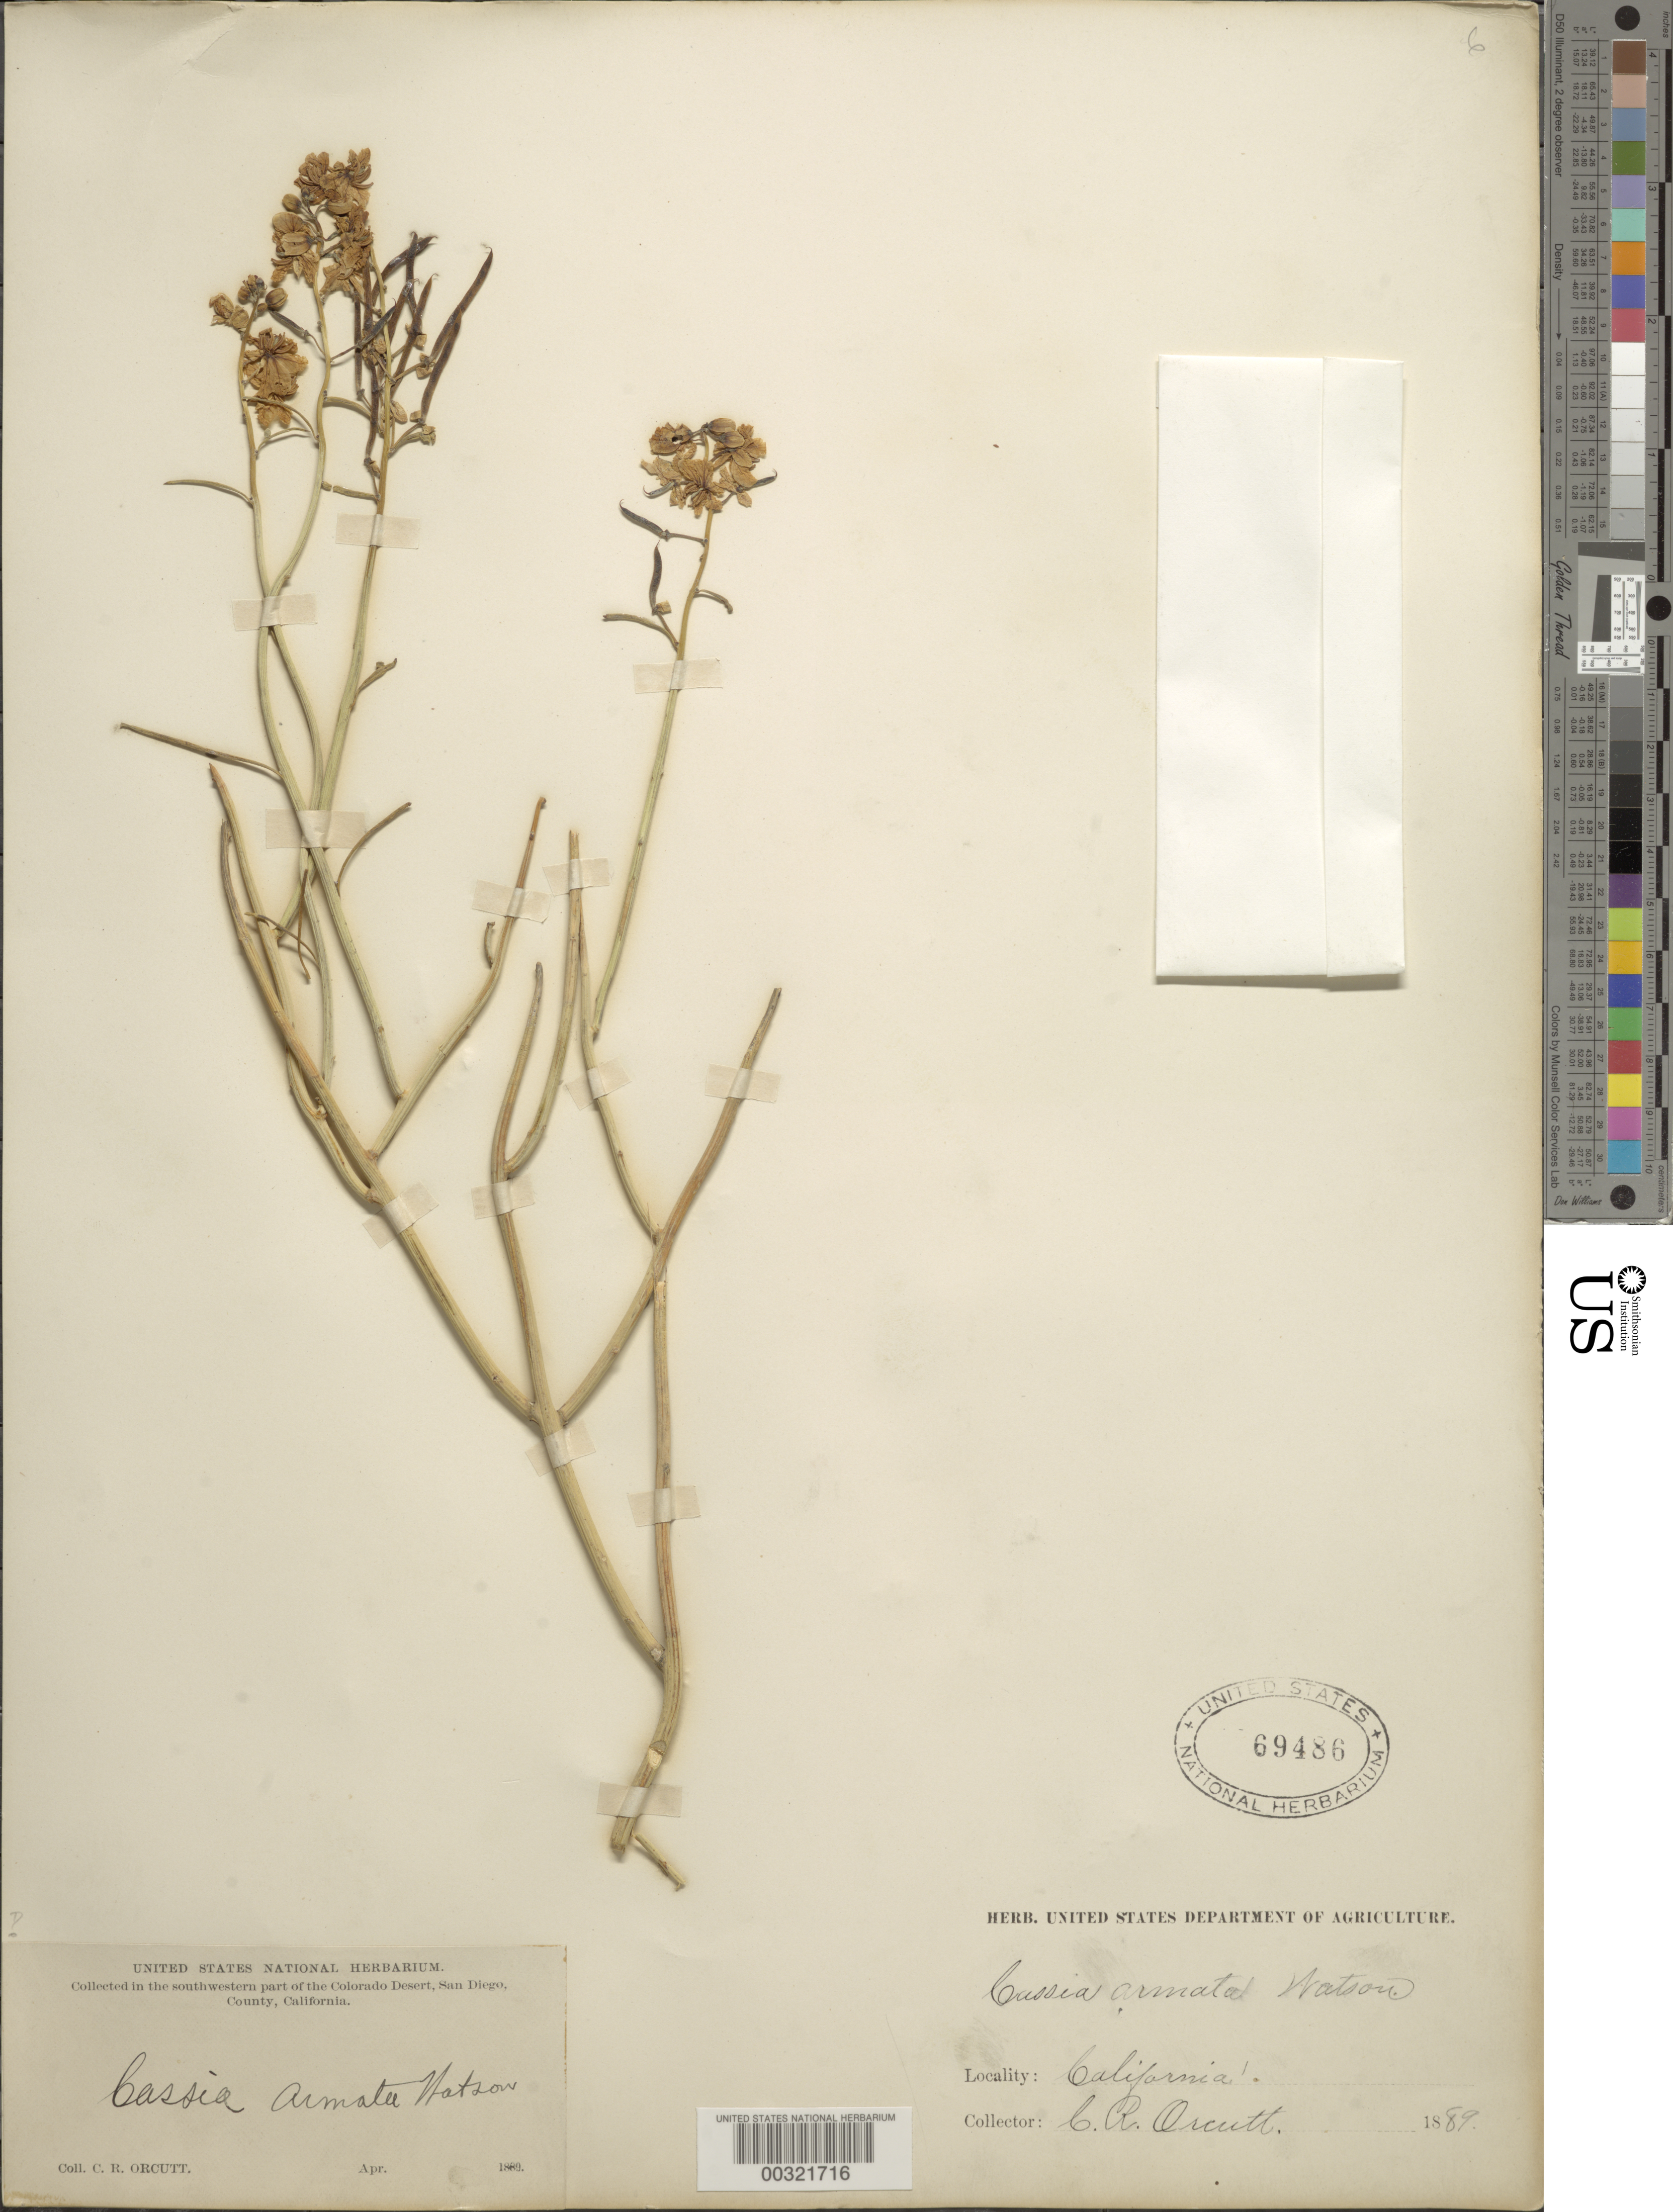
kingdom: Plantae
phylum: Tracheophyta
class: Magnoliopsida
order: Fabales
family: Fabaceae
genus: Senna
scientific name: Senna armata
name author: (S. Watson) H.S. Irwin & Barneby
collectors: C. R. Orcutt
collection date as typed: Apr 1889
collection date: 1889-04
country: United States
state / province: California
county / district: San Diego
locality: Sw part of the colorado desert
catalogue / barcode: US 69486